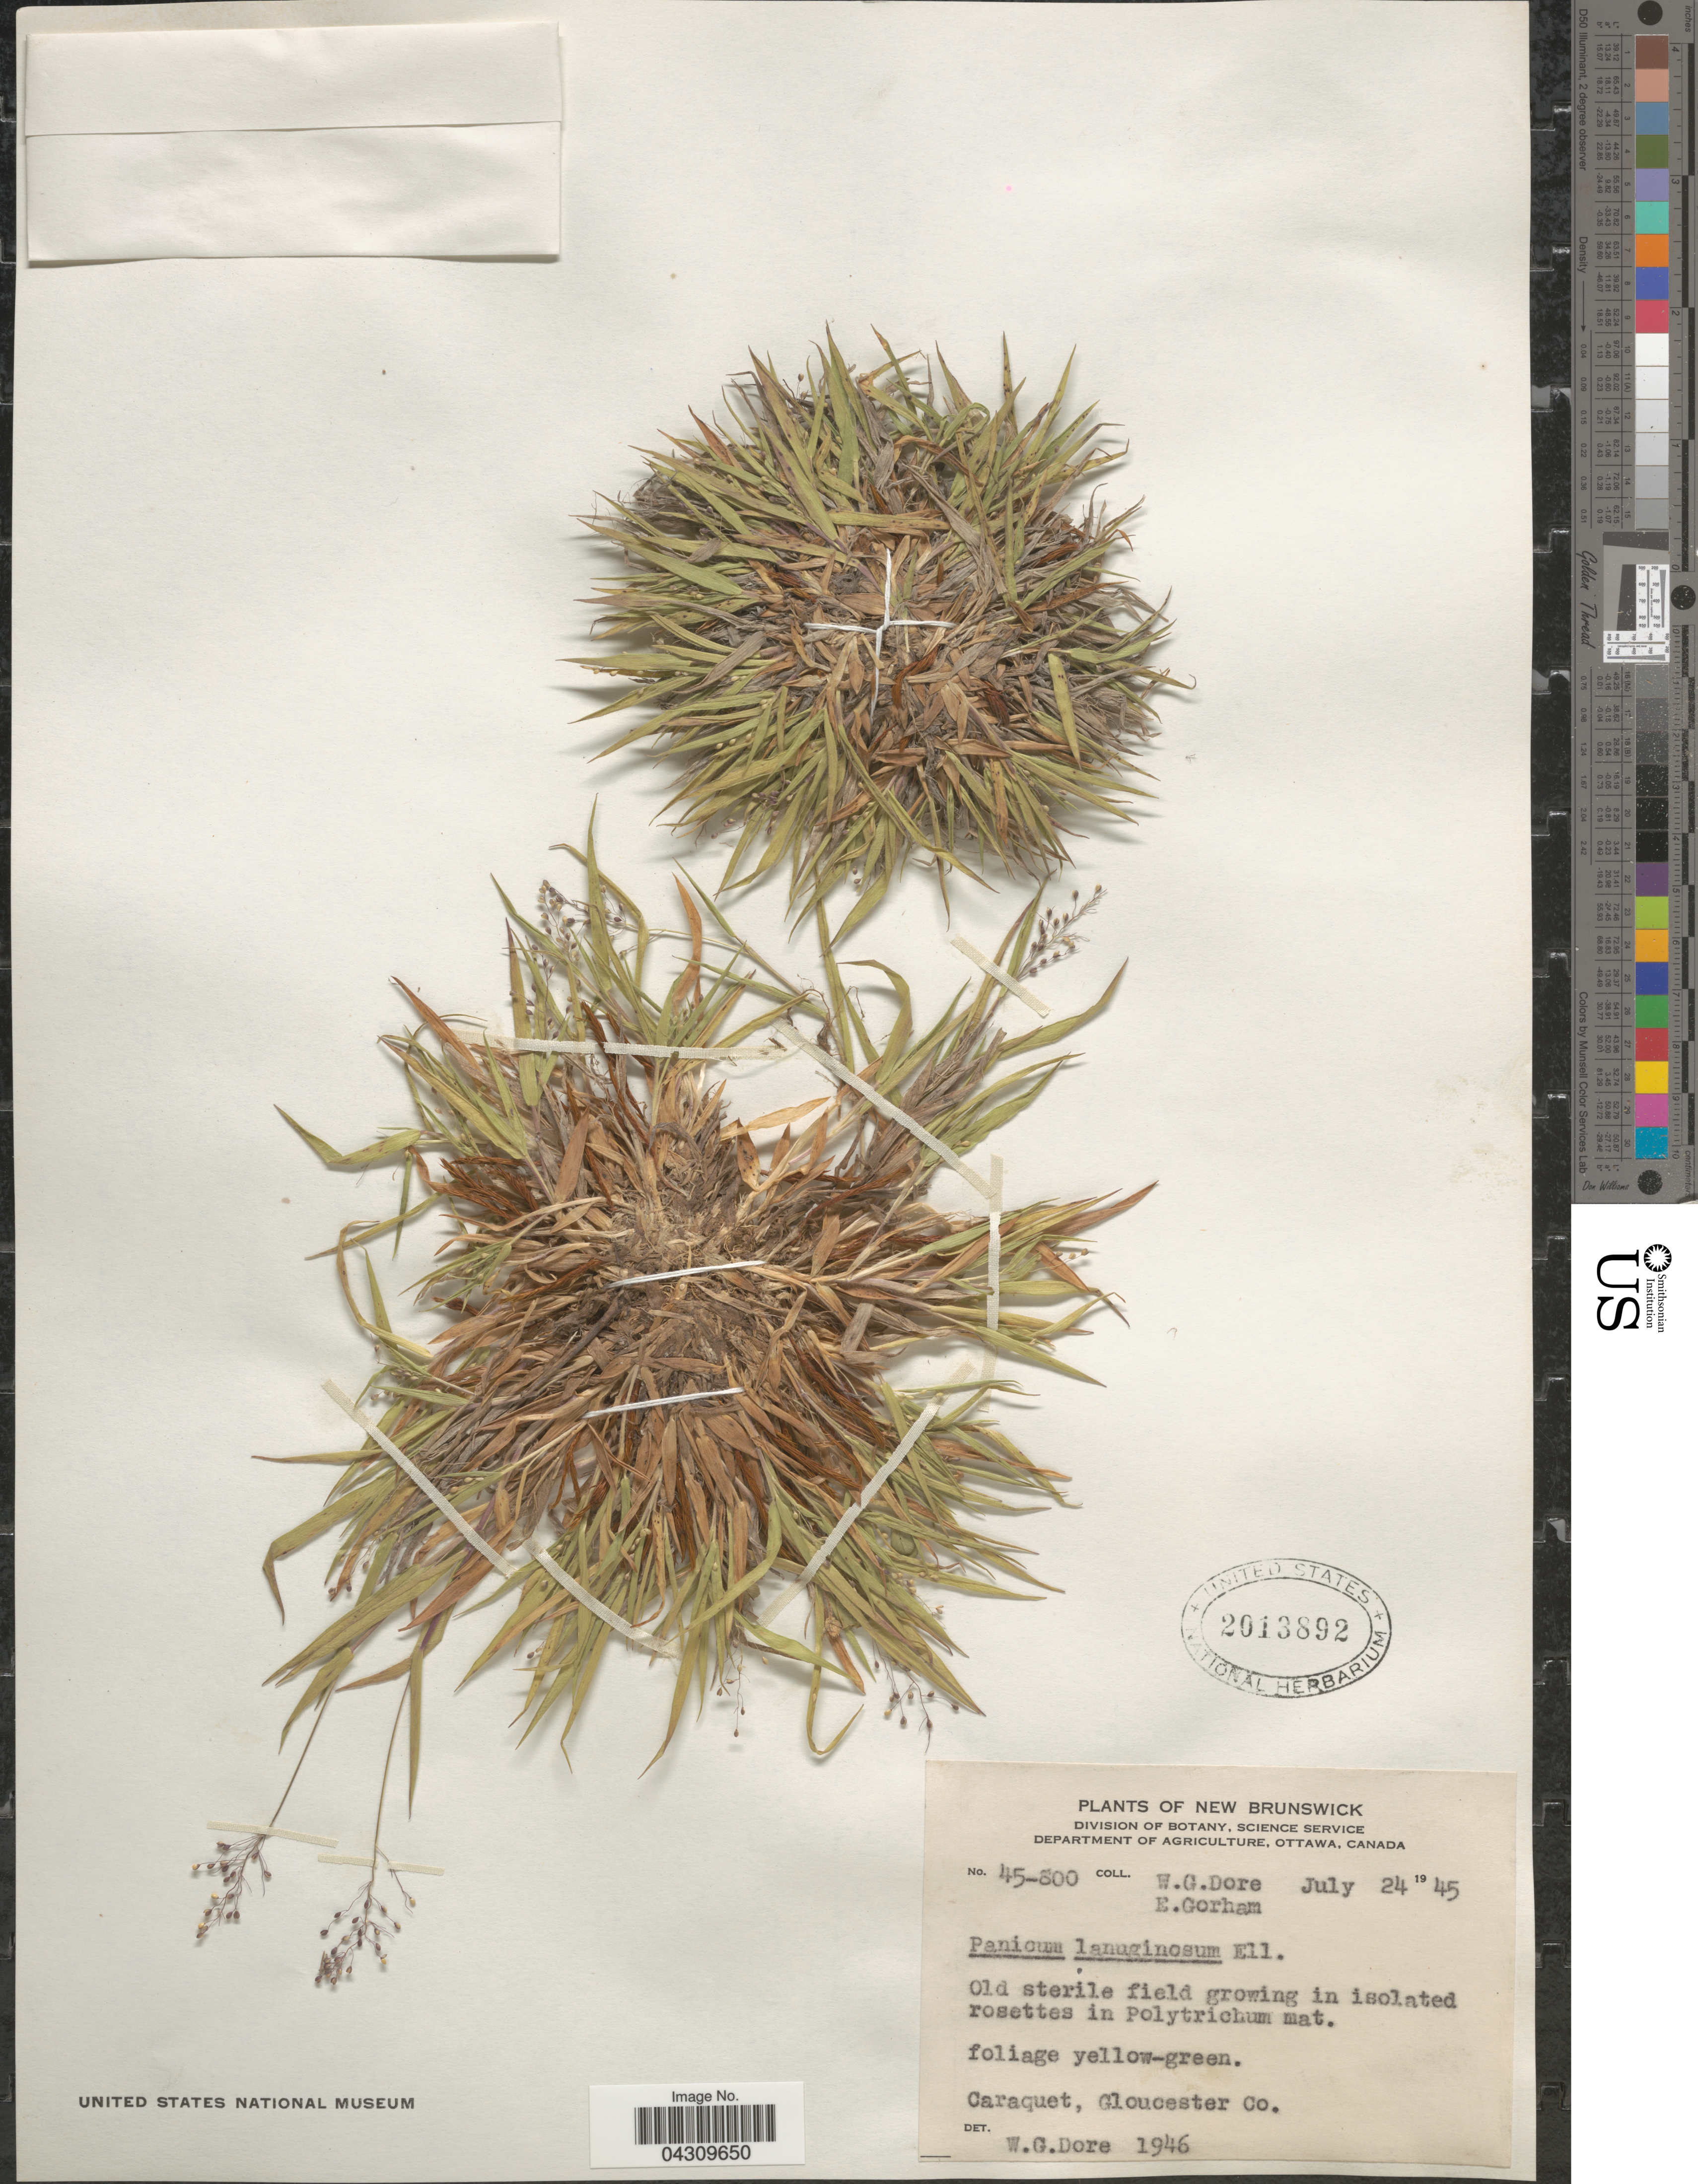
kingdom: Plantae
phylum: Tracheophyta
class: Liliopsida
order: Poales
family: Poaceae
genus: Dichanthelium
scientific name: Dichanthelium acuminatum var. acuminatum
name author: (Sw.) Gould & C.A. Clark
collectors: W. Dore & E. Gorham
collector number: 45-800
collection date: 1945-07-24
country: Canada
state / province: New Brunswick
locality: Caraquet, Gloucester Co.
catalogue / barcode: US 2013892